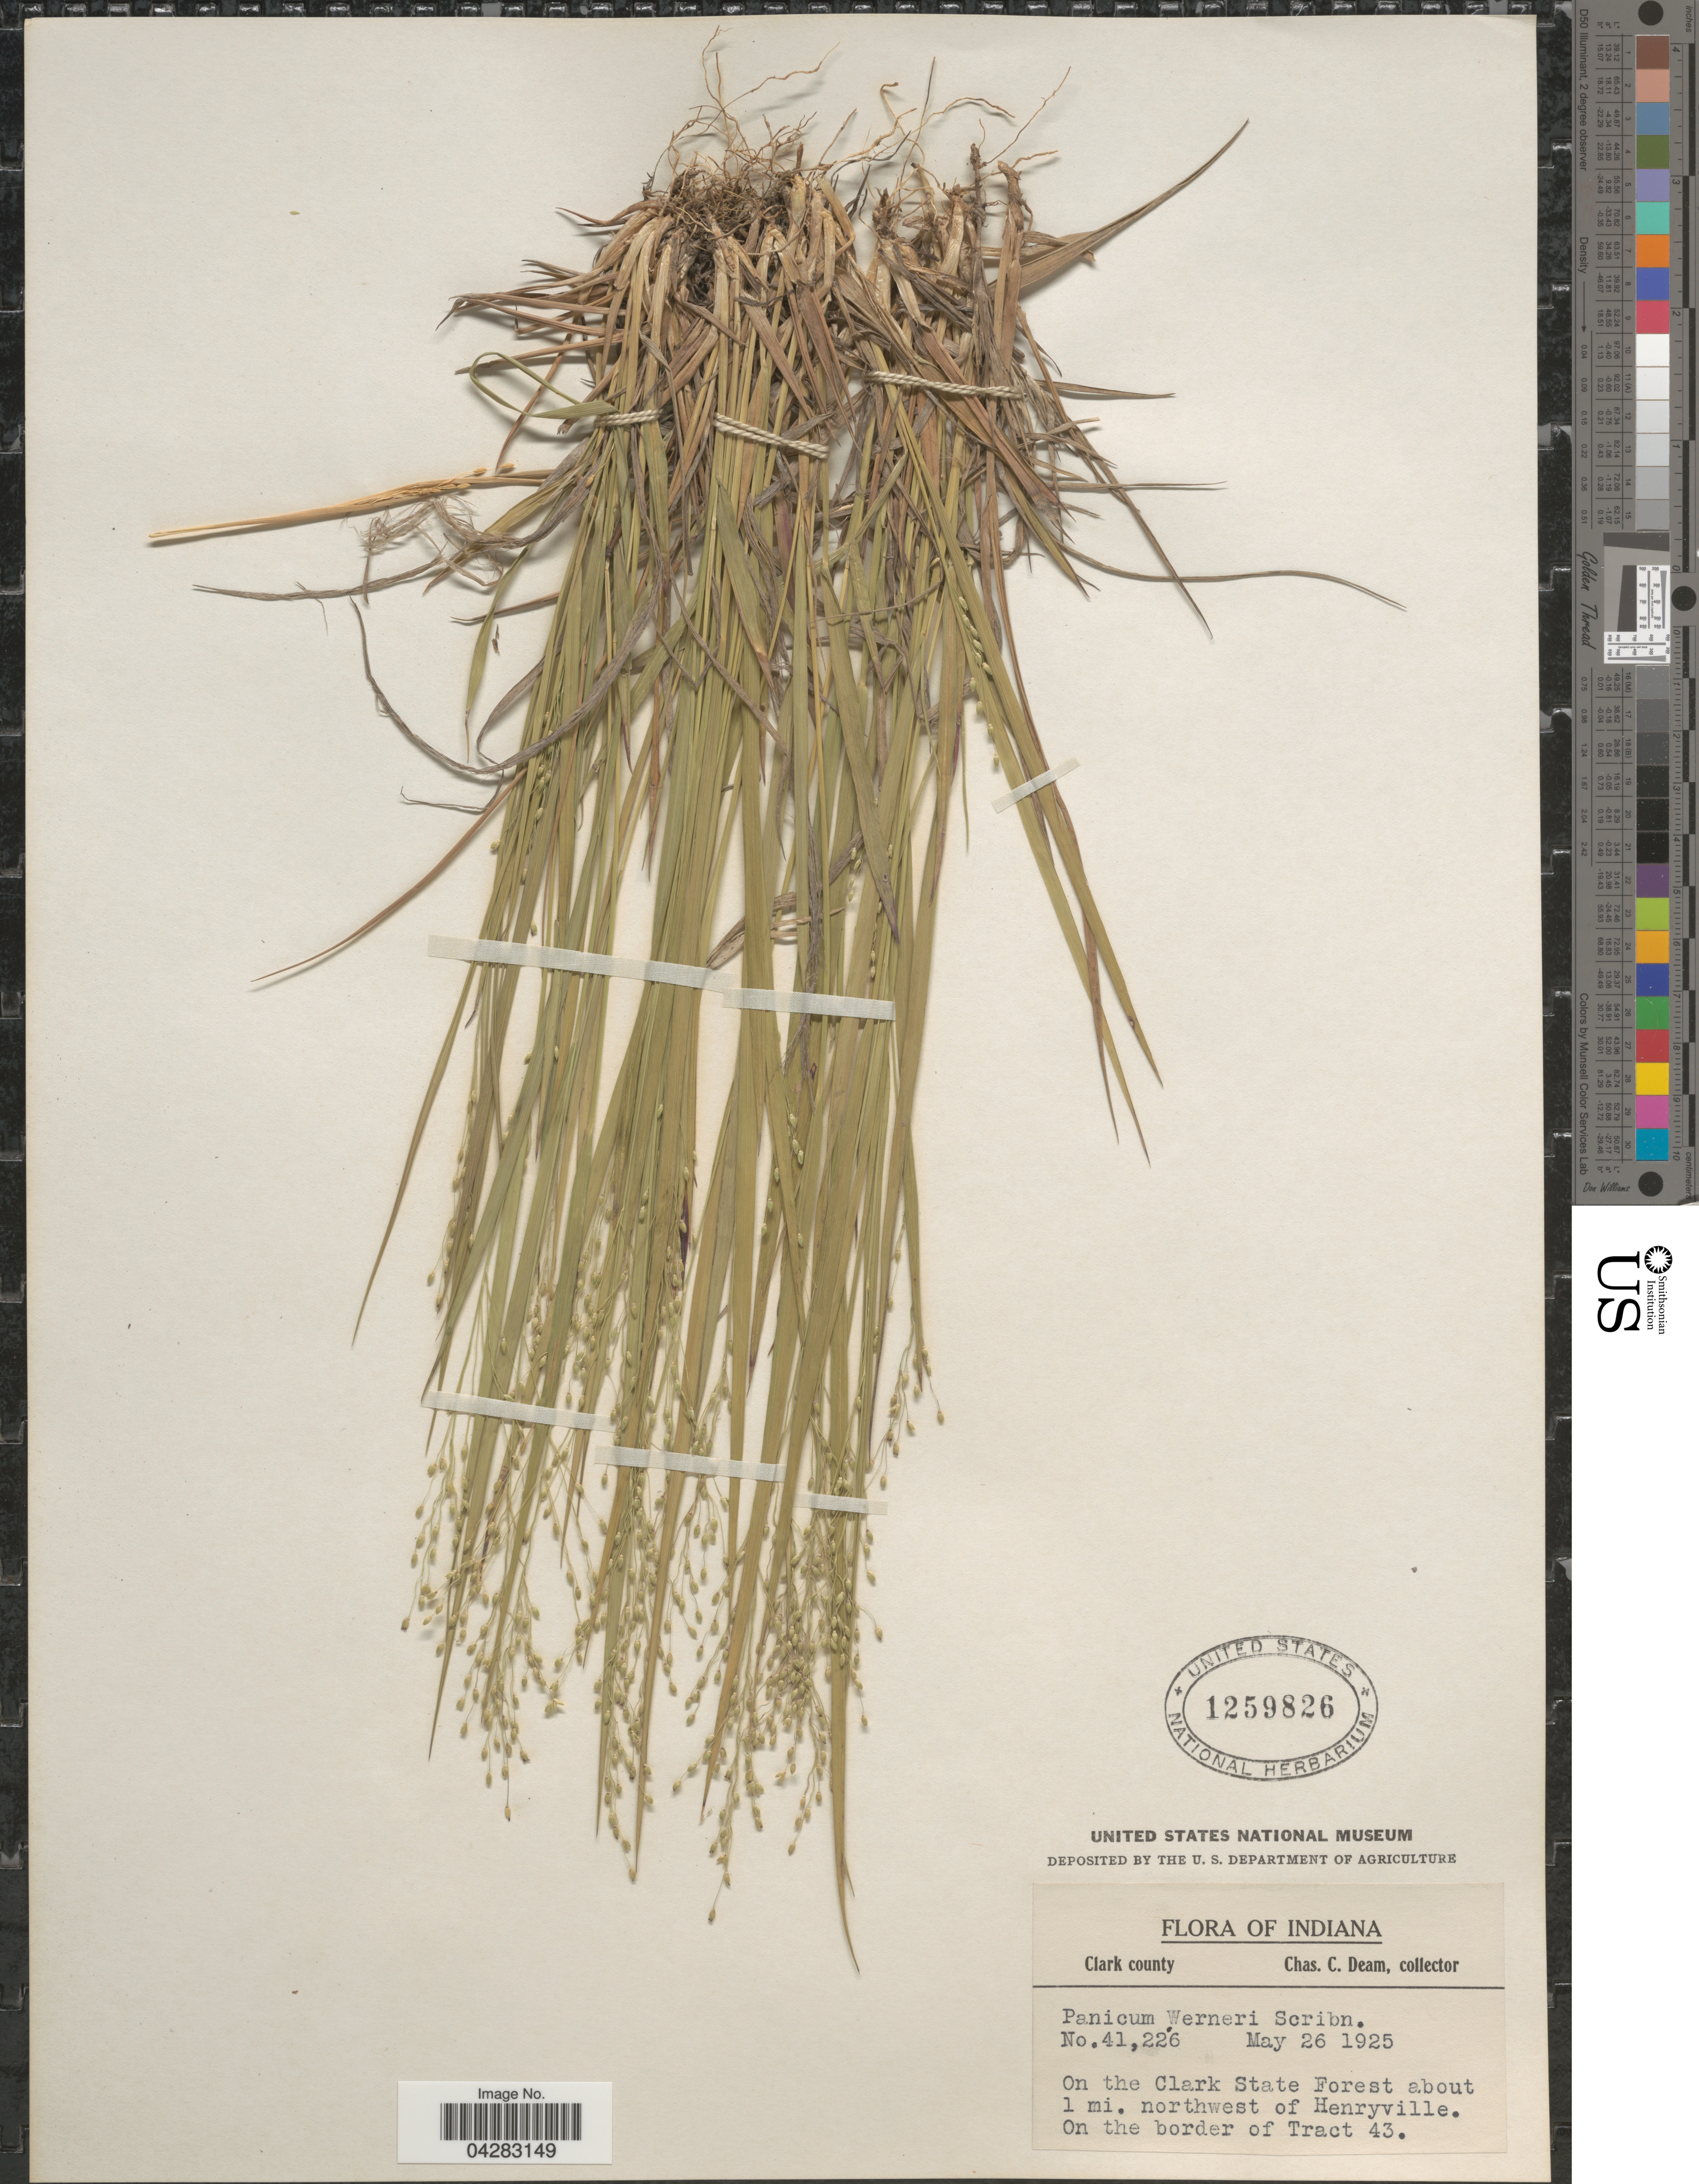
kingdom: Plantae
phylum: Tracheophyta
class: Liliopsida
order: Poales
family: Poaceae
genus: Dichanthelium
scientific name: Dichanthelium linearifolium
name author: (Scribn.) Gould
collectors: C. C. Deam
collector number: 41,226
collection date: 1925-05-26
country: United States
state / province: Indiana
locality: Clark county. On the Clark State Forest about 1 mi. northwest of Henryville. On the border of Tract 43.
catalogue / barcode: US 1259826